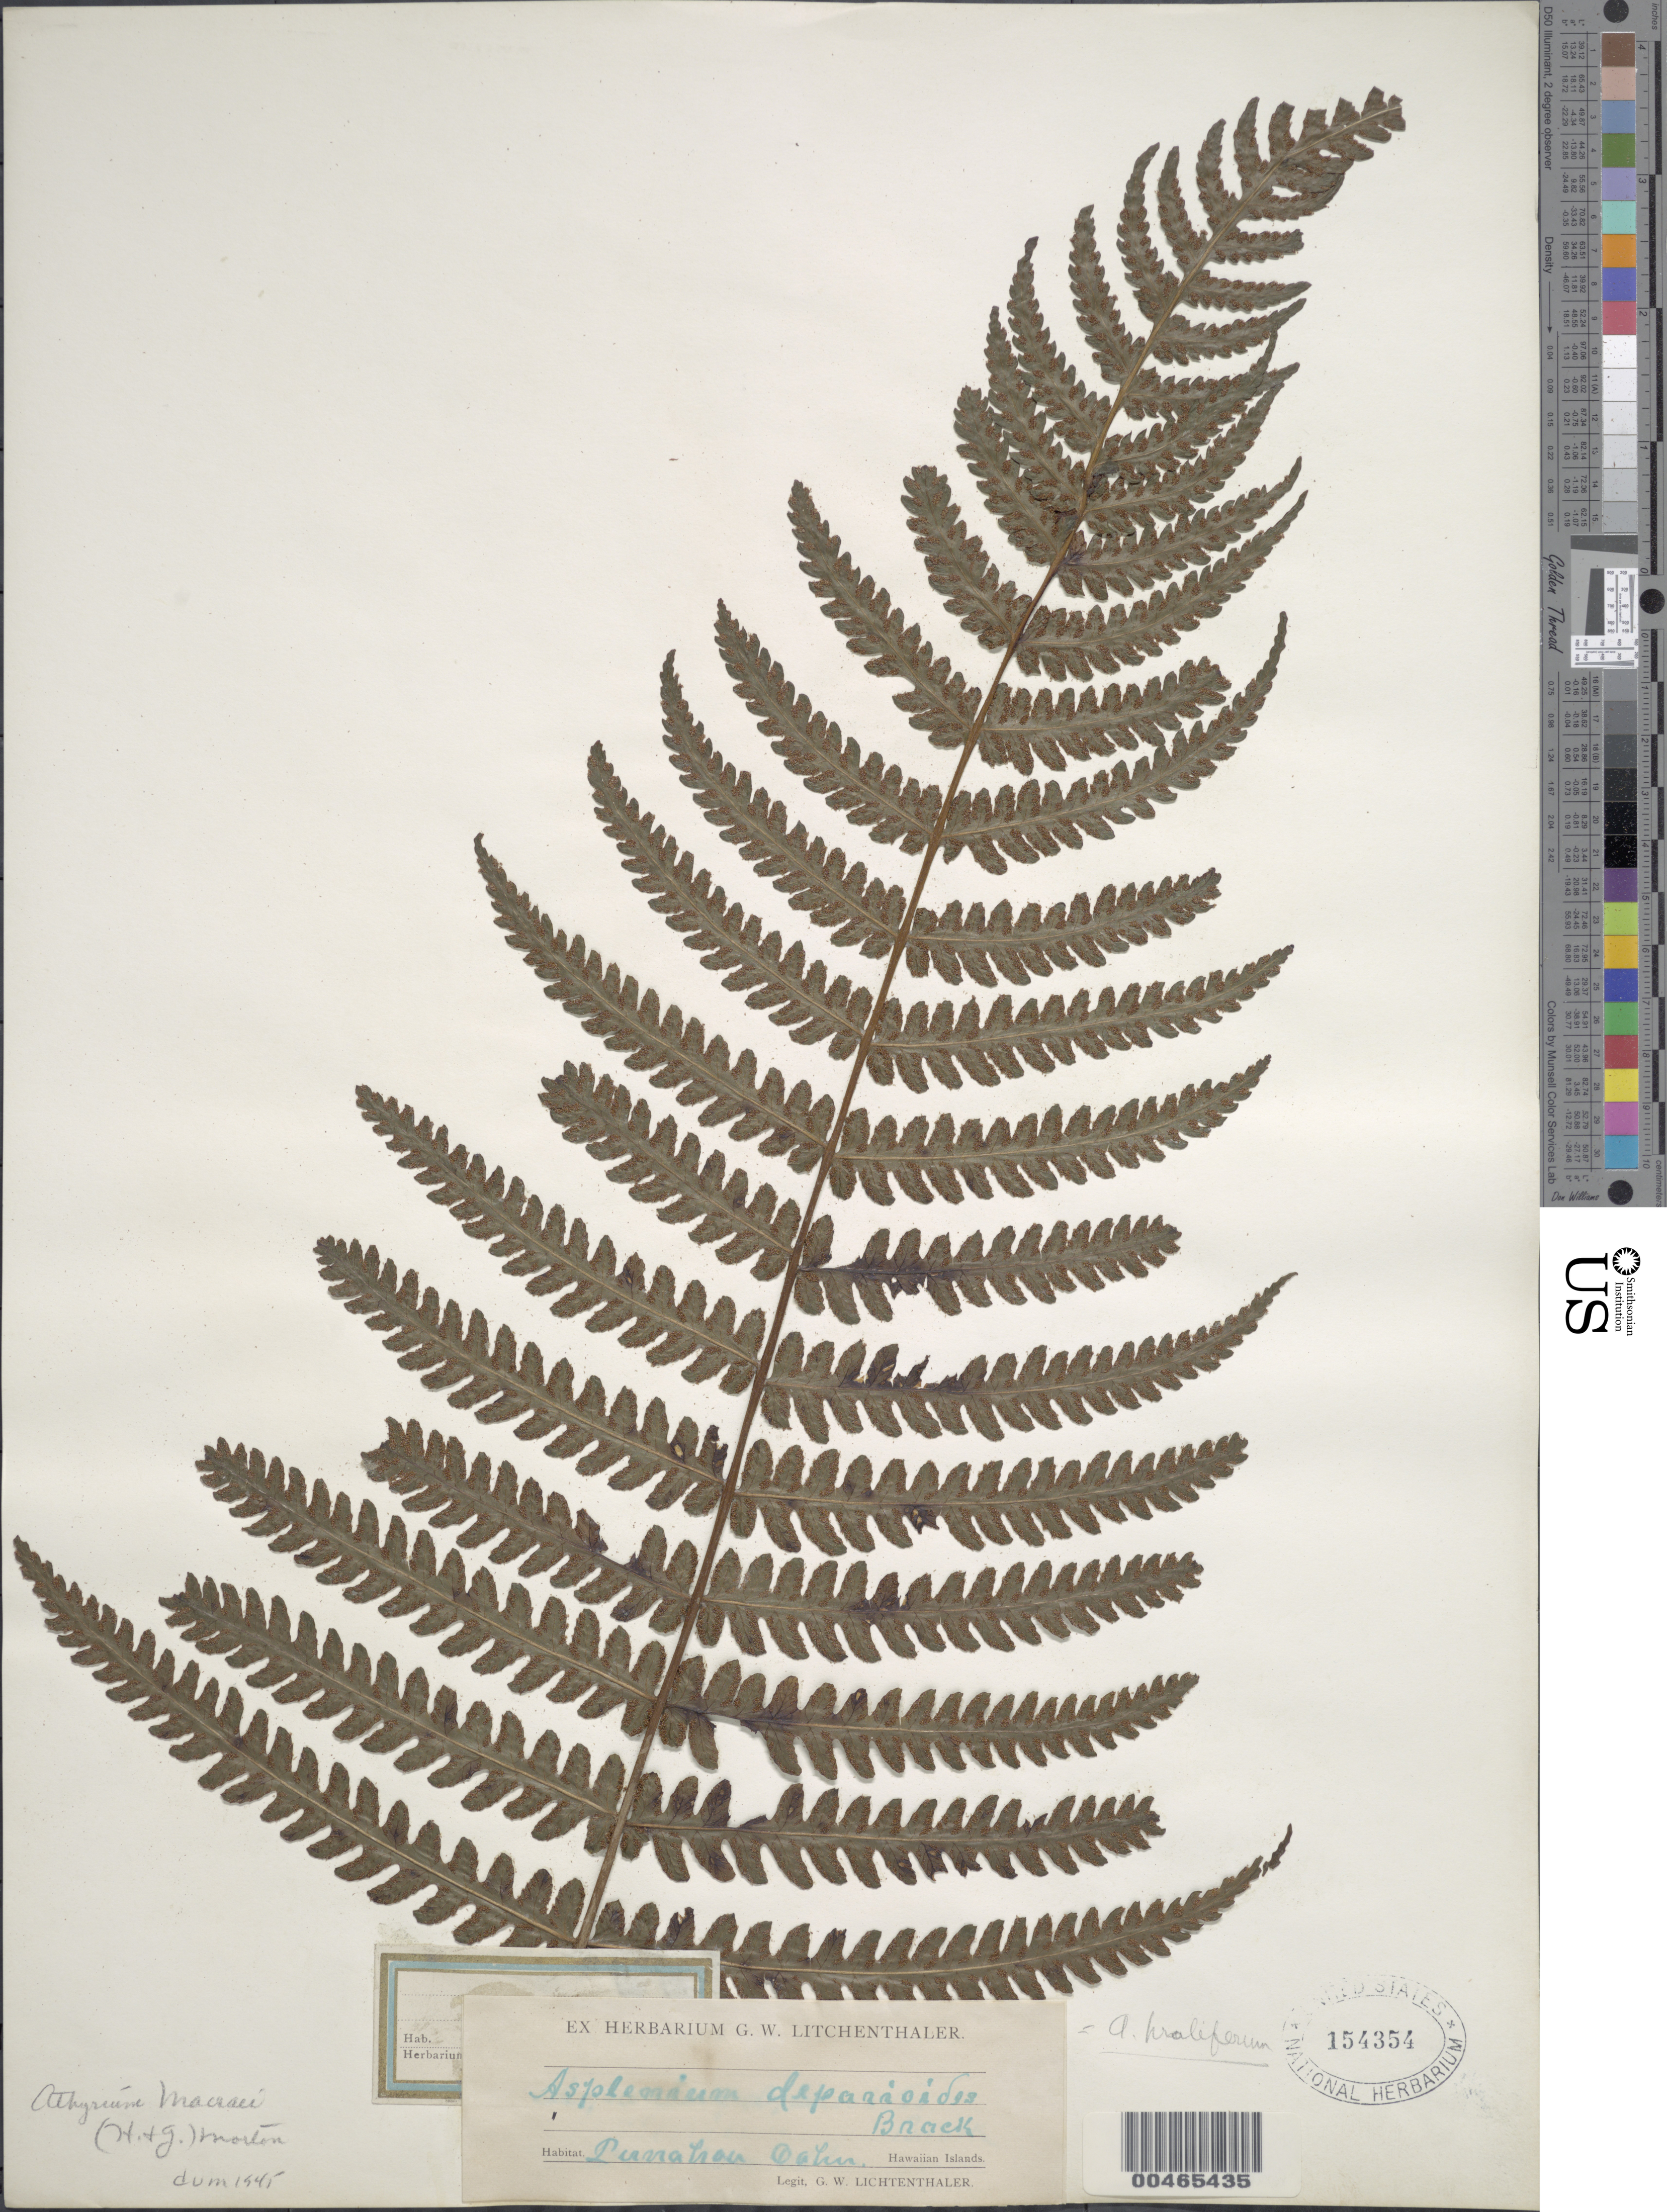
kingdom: Plantae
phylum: Tracheophyta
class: Polypodiopsida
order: Polypodiales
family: Athyriaceae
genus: Deparia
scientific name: Deparia prolifera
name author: (Kaulf.) Hook. & Grev.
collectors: G. Lichtenthaler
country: United States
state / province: Hawaii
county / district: Honolulu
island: Oahu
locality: Punaha, Oahu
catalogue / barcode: US 154354